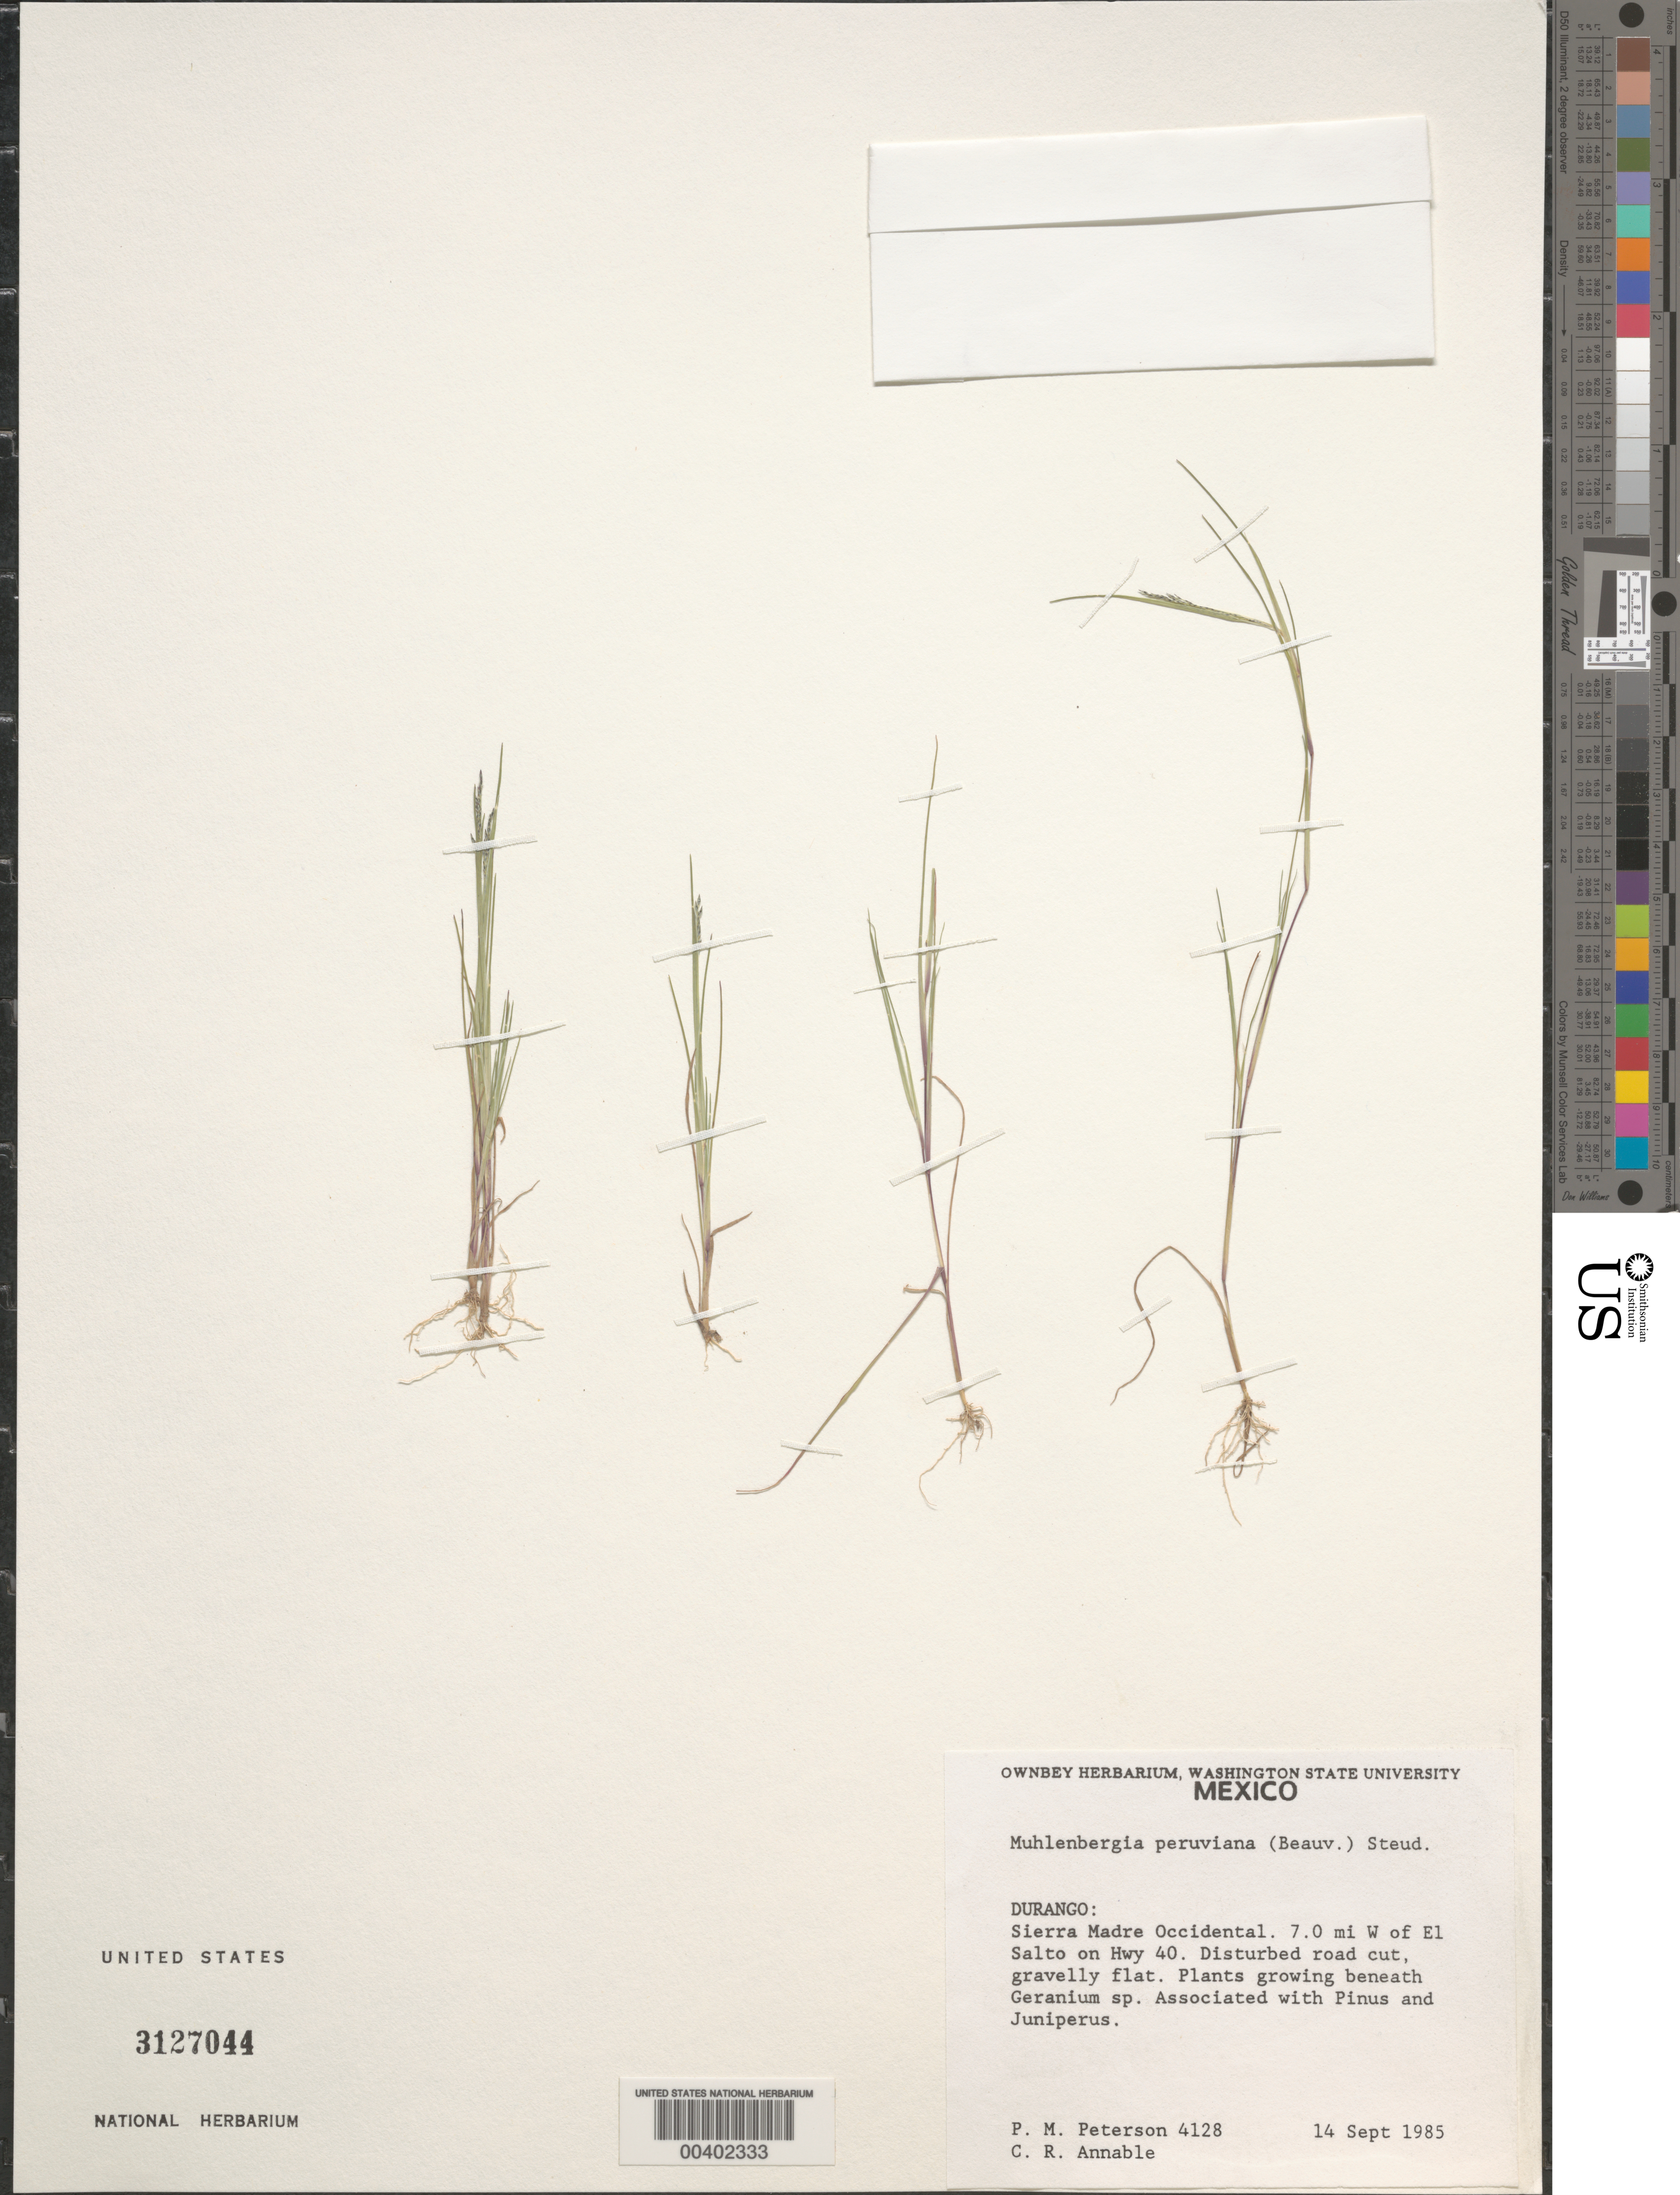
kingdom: Plantae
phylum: Tracheophyta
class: Liliopsida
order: Poales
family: Poaceae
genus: Muhlenbergia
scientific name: Muhlenbergia peruviana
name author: (P. Beauv.) Steud.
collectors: P. M. Peterson & C. R. Annable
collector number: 04128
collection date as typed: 14 Sep 1985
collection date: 1985-09-14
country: Mexico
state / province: Durango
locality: Sierra Madre Occidental, 7.0 miles W of El Salto on Hwy 40.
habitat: Disturbed roadcut, gravelly flat. Associated with Pinus and Juniperus. Growing beneath Geranium sp.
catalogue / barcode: US 3127044